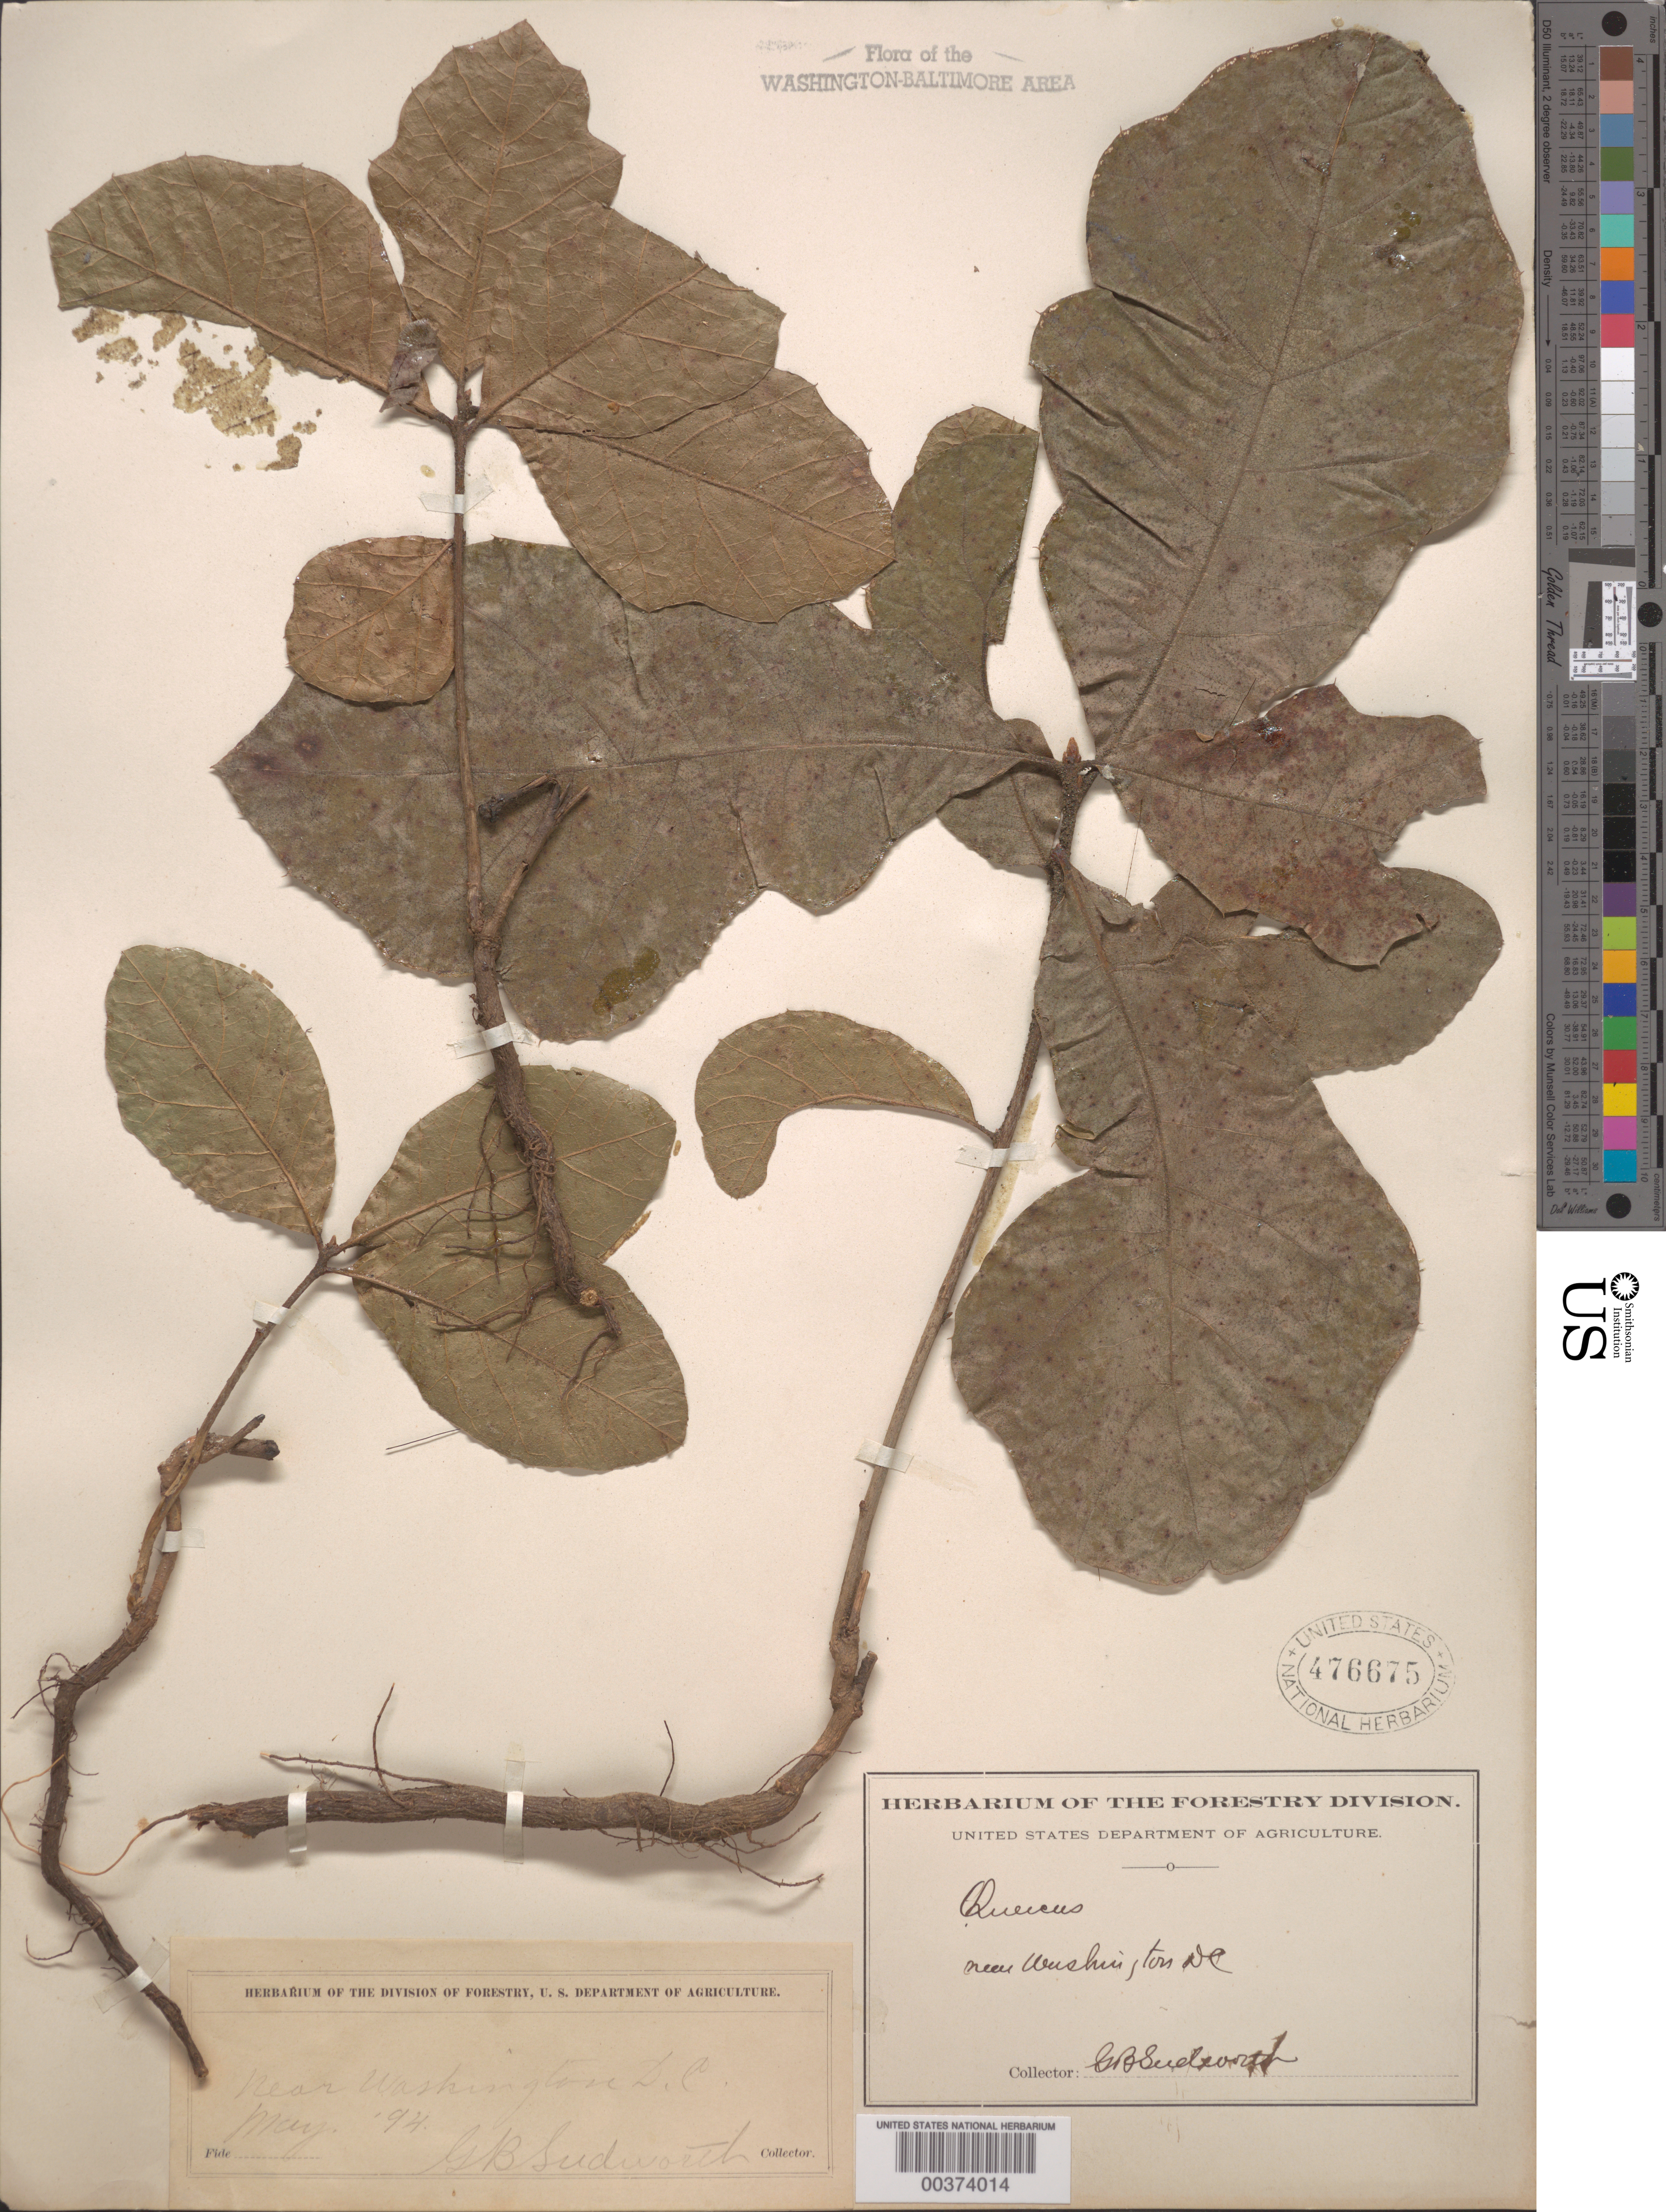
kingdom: Plantae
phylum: Tracheophyta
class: Magnoliopsida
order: Fagales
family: Fagaceae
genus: Quercus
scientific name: Quercus sp.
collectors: G. B. Sudworth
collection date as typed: May 1894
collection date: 1894-05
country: United States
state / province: District of Columbia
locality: Washington DC area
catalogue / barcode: US 476675